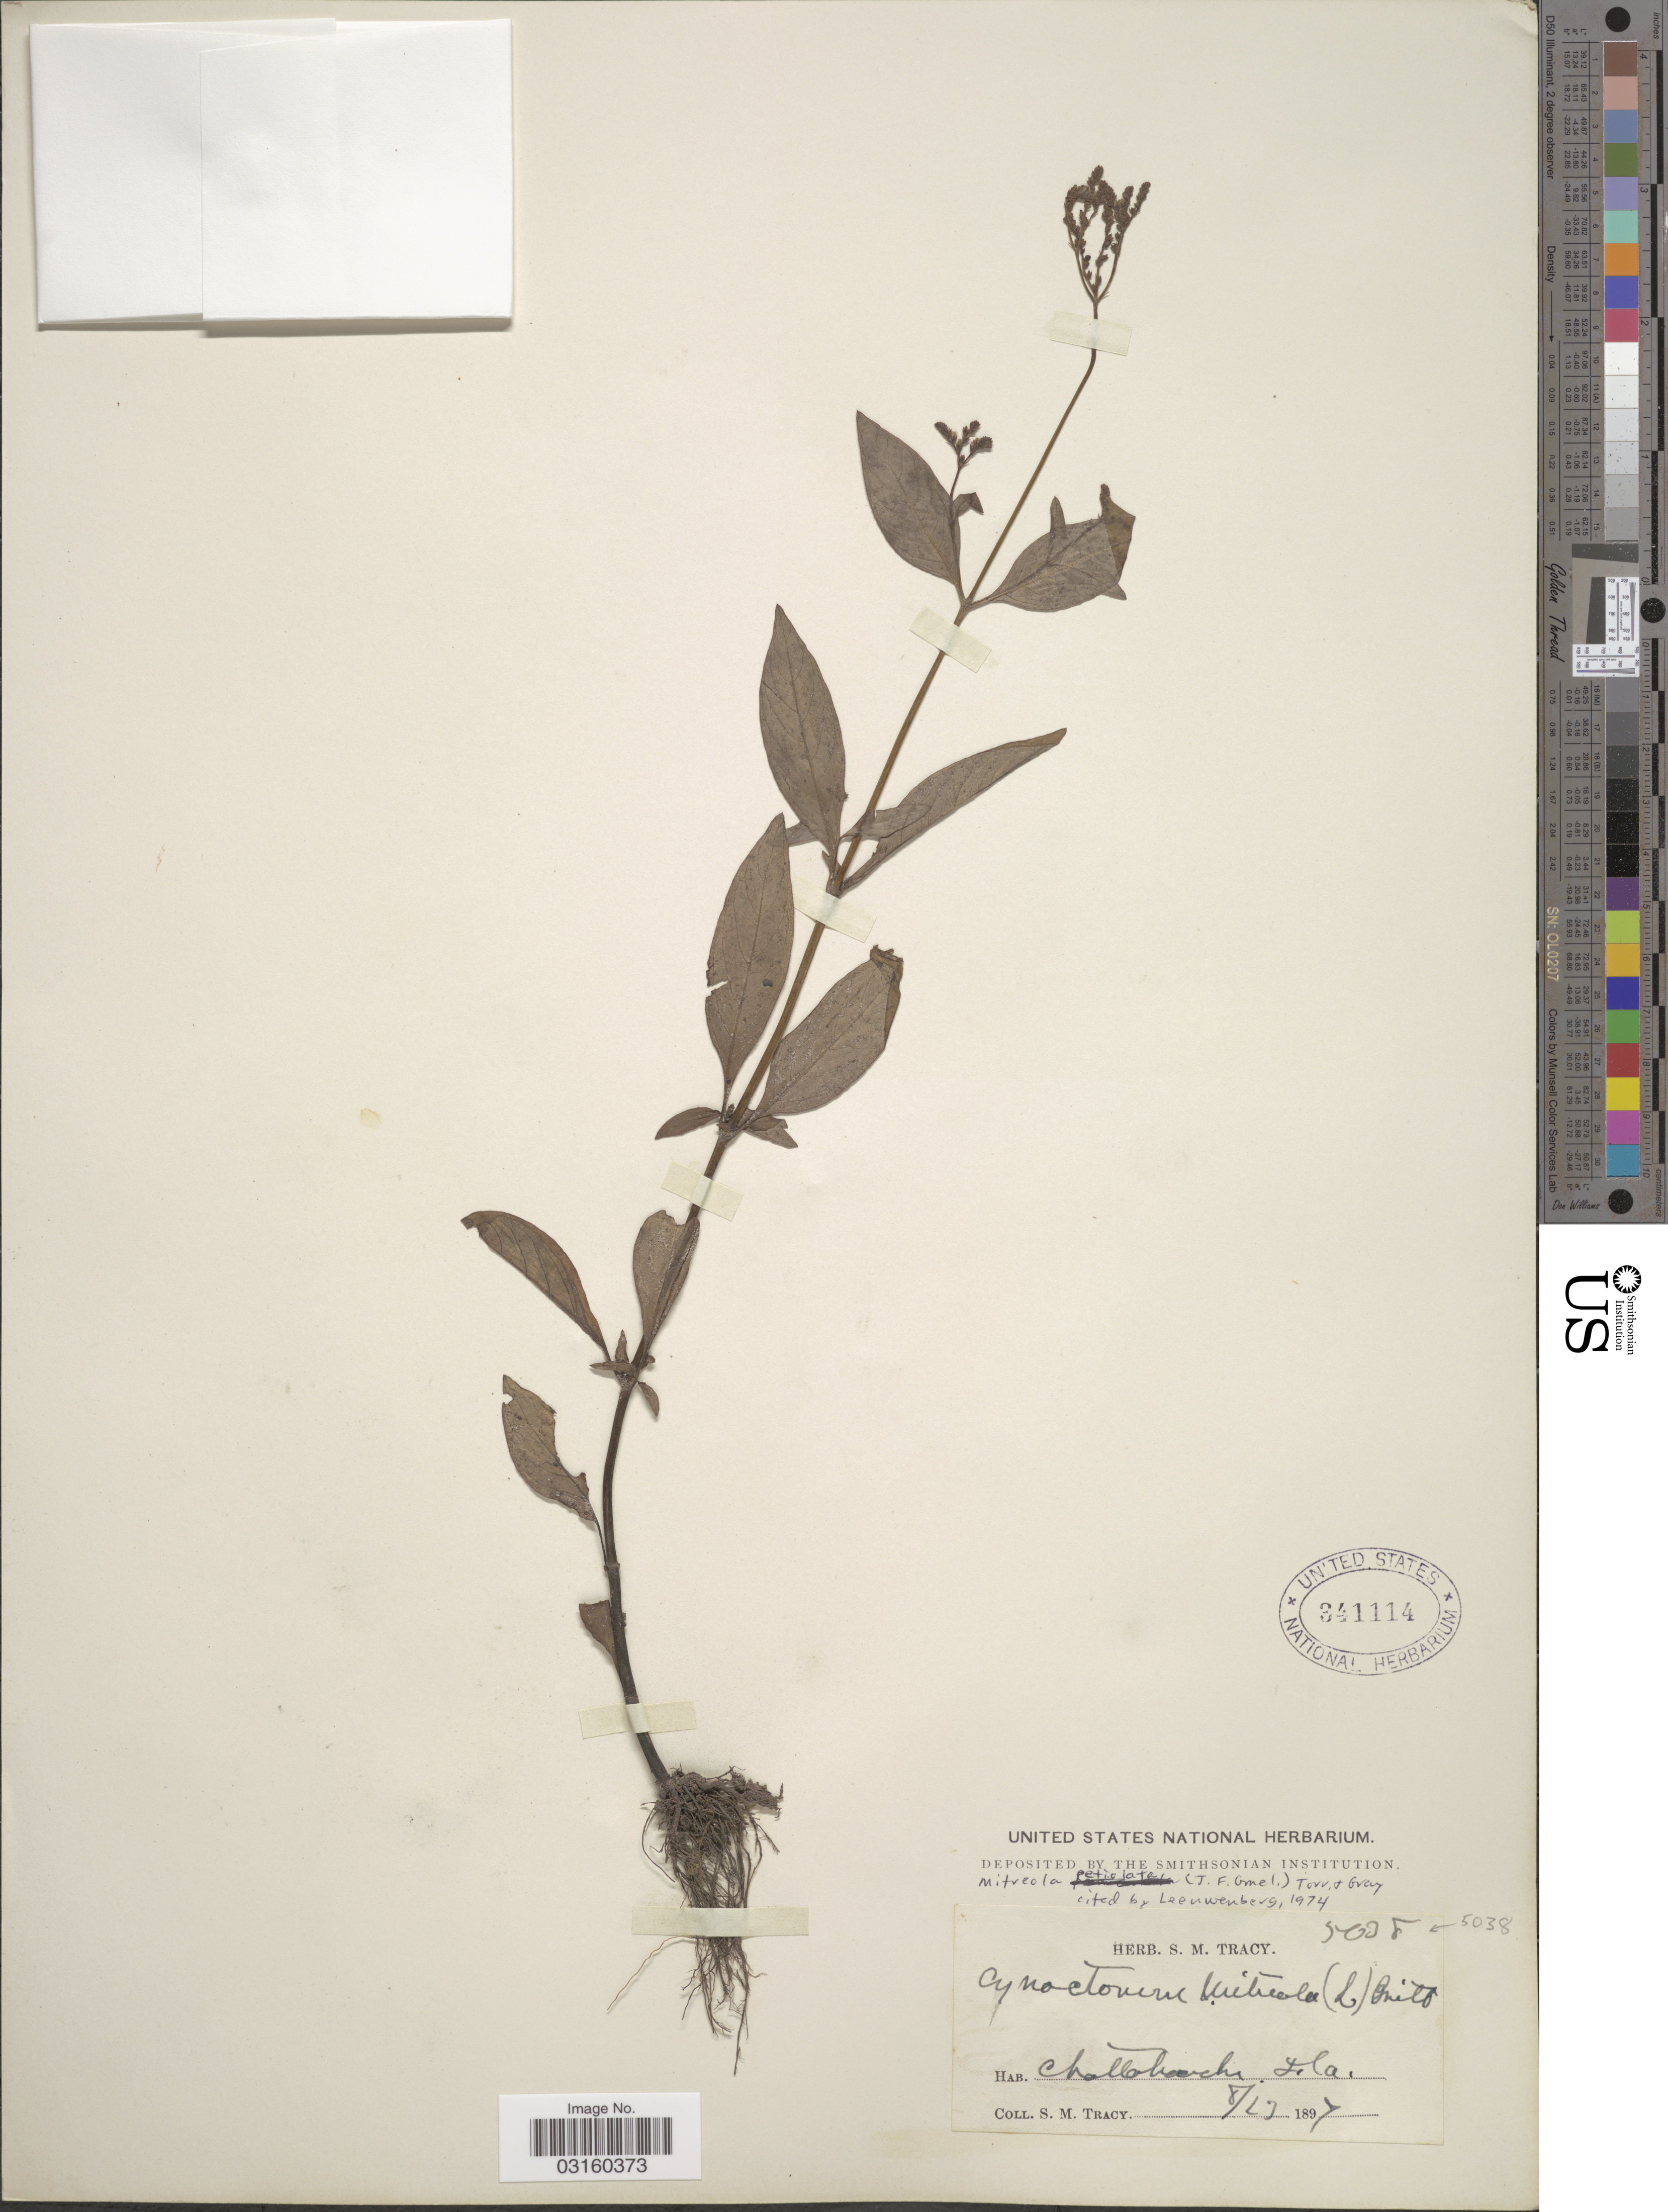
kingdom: Plantae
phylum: Tracheophyta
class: Magnoliopsida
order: Gentianales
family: Loganiaceae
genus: Mitreola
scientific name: Mitreola petiolata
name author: (J.F. Gmel.) Torr. & A. Gray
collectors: S. M. Tracy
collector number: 5038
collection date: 1897-08-23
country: United States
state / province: Florida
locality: Chattahoochie.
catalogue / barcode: US 341114